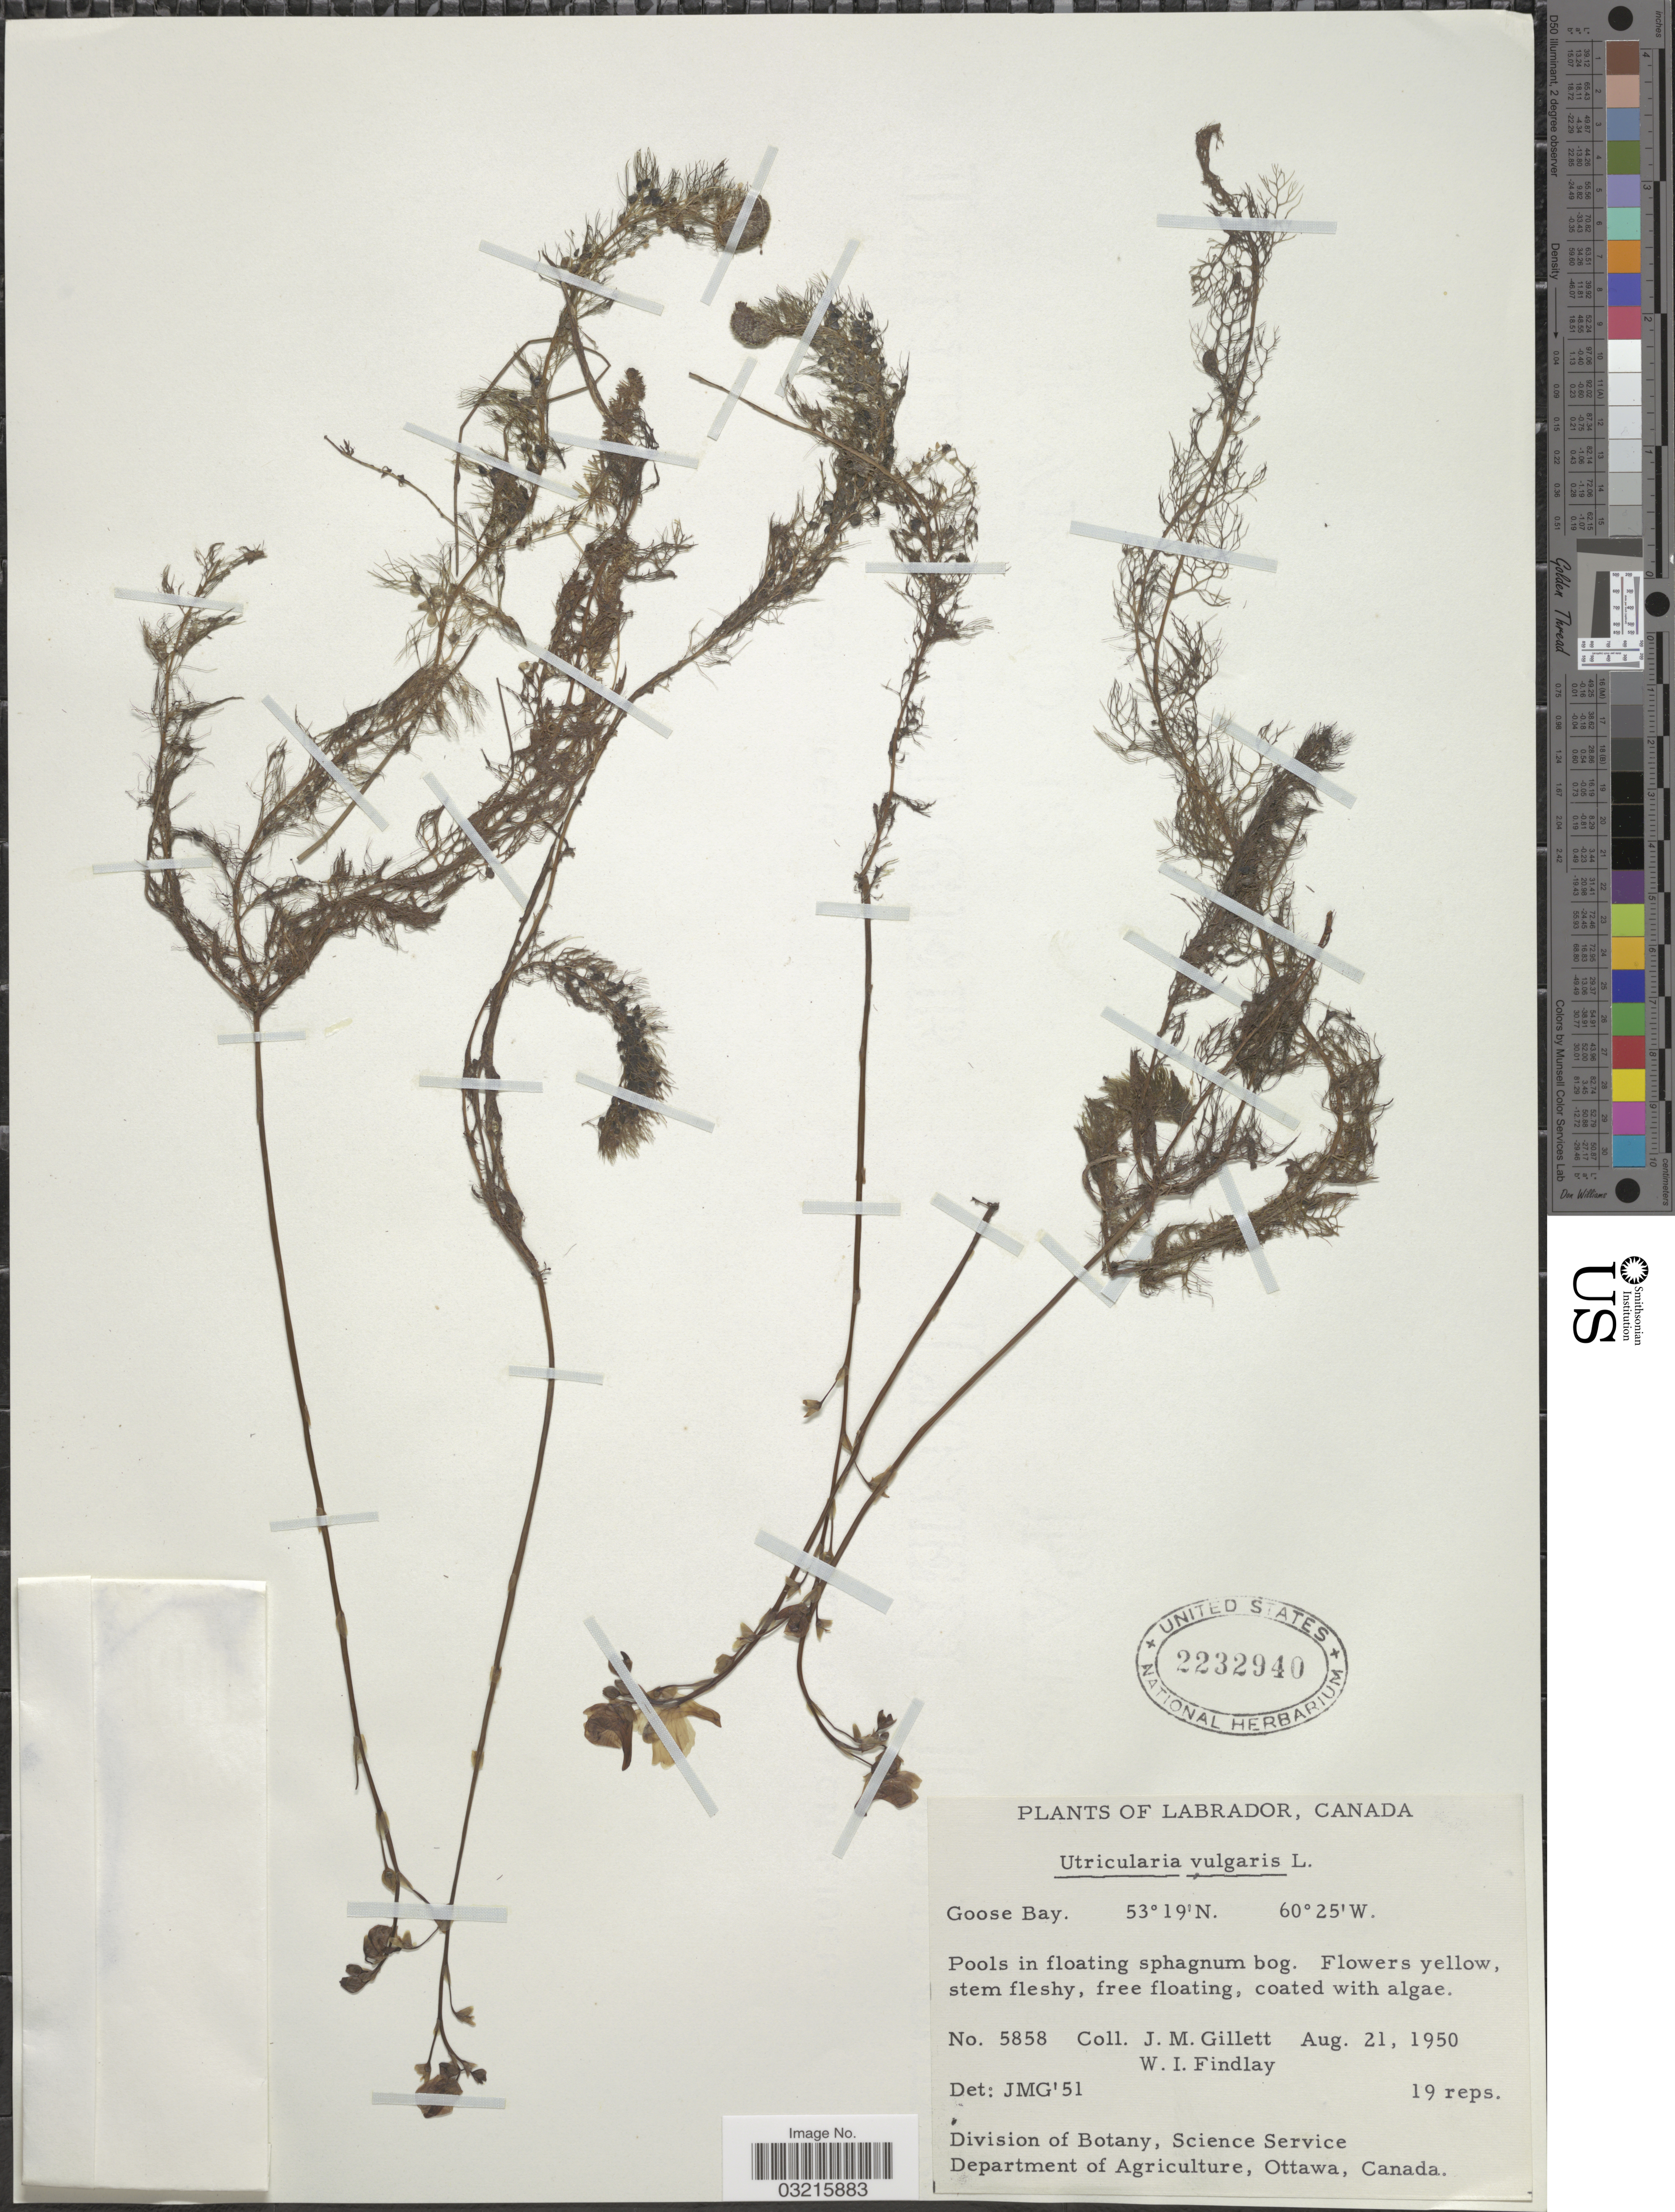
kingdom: Plantae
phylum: Tracheophyta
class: Magnoliopsida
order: Lamiales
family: Lentibulariaceae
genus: Utricularia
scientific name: Utricularia vulgaris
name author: L.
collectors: J. M. Gillett & W. Findlay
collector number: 5858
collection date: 1950-08-21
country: Canada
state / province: Newfoundland and Labrador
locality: Labrador. Goose Bay.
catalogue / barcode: US 2232940